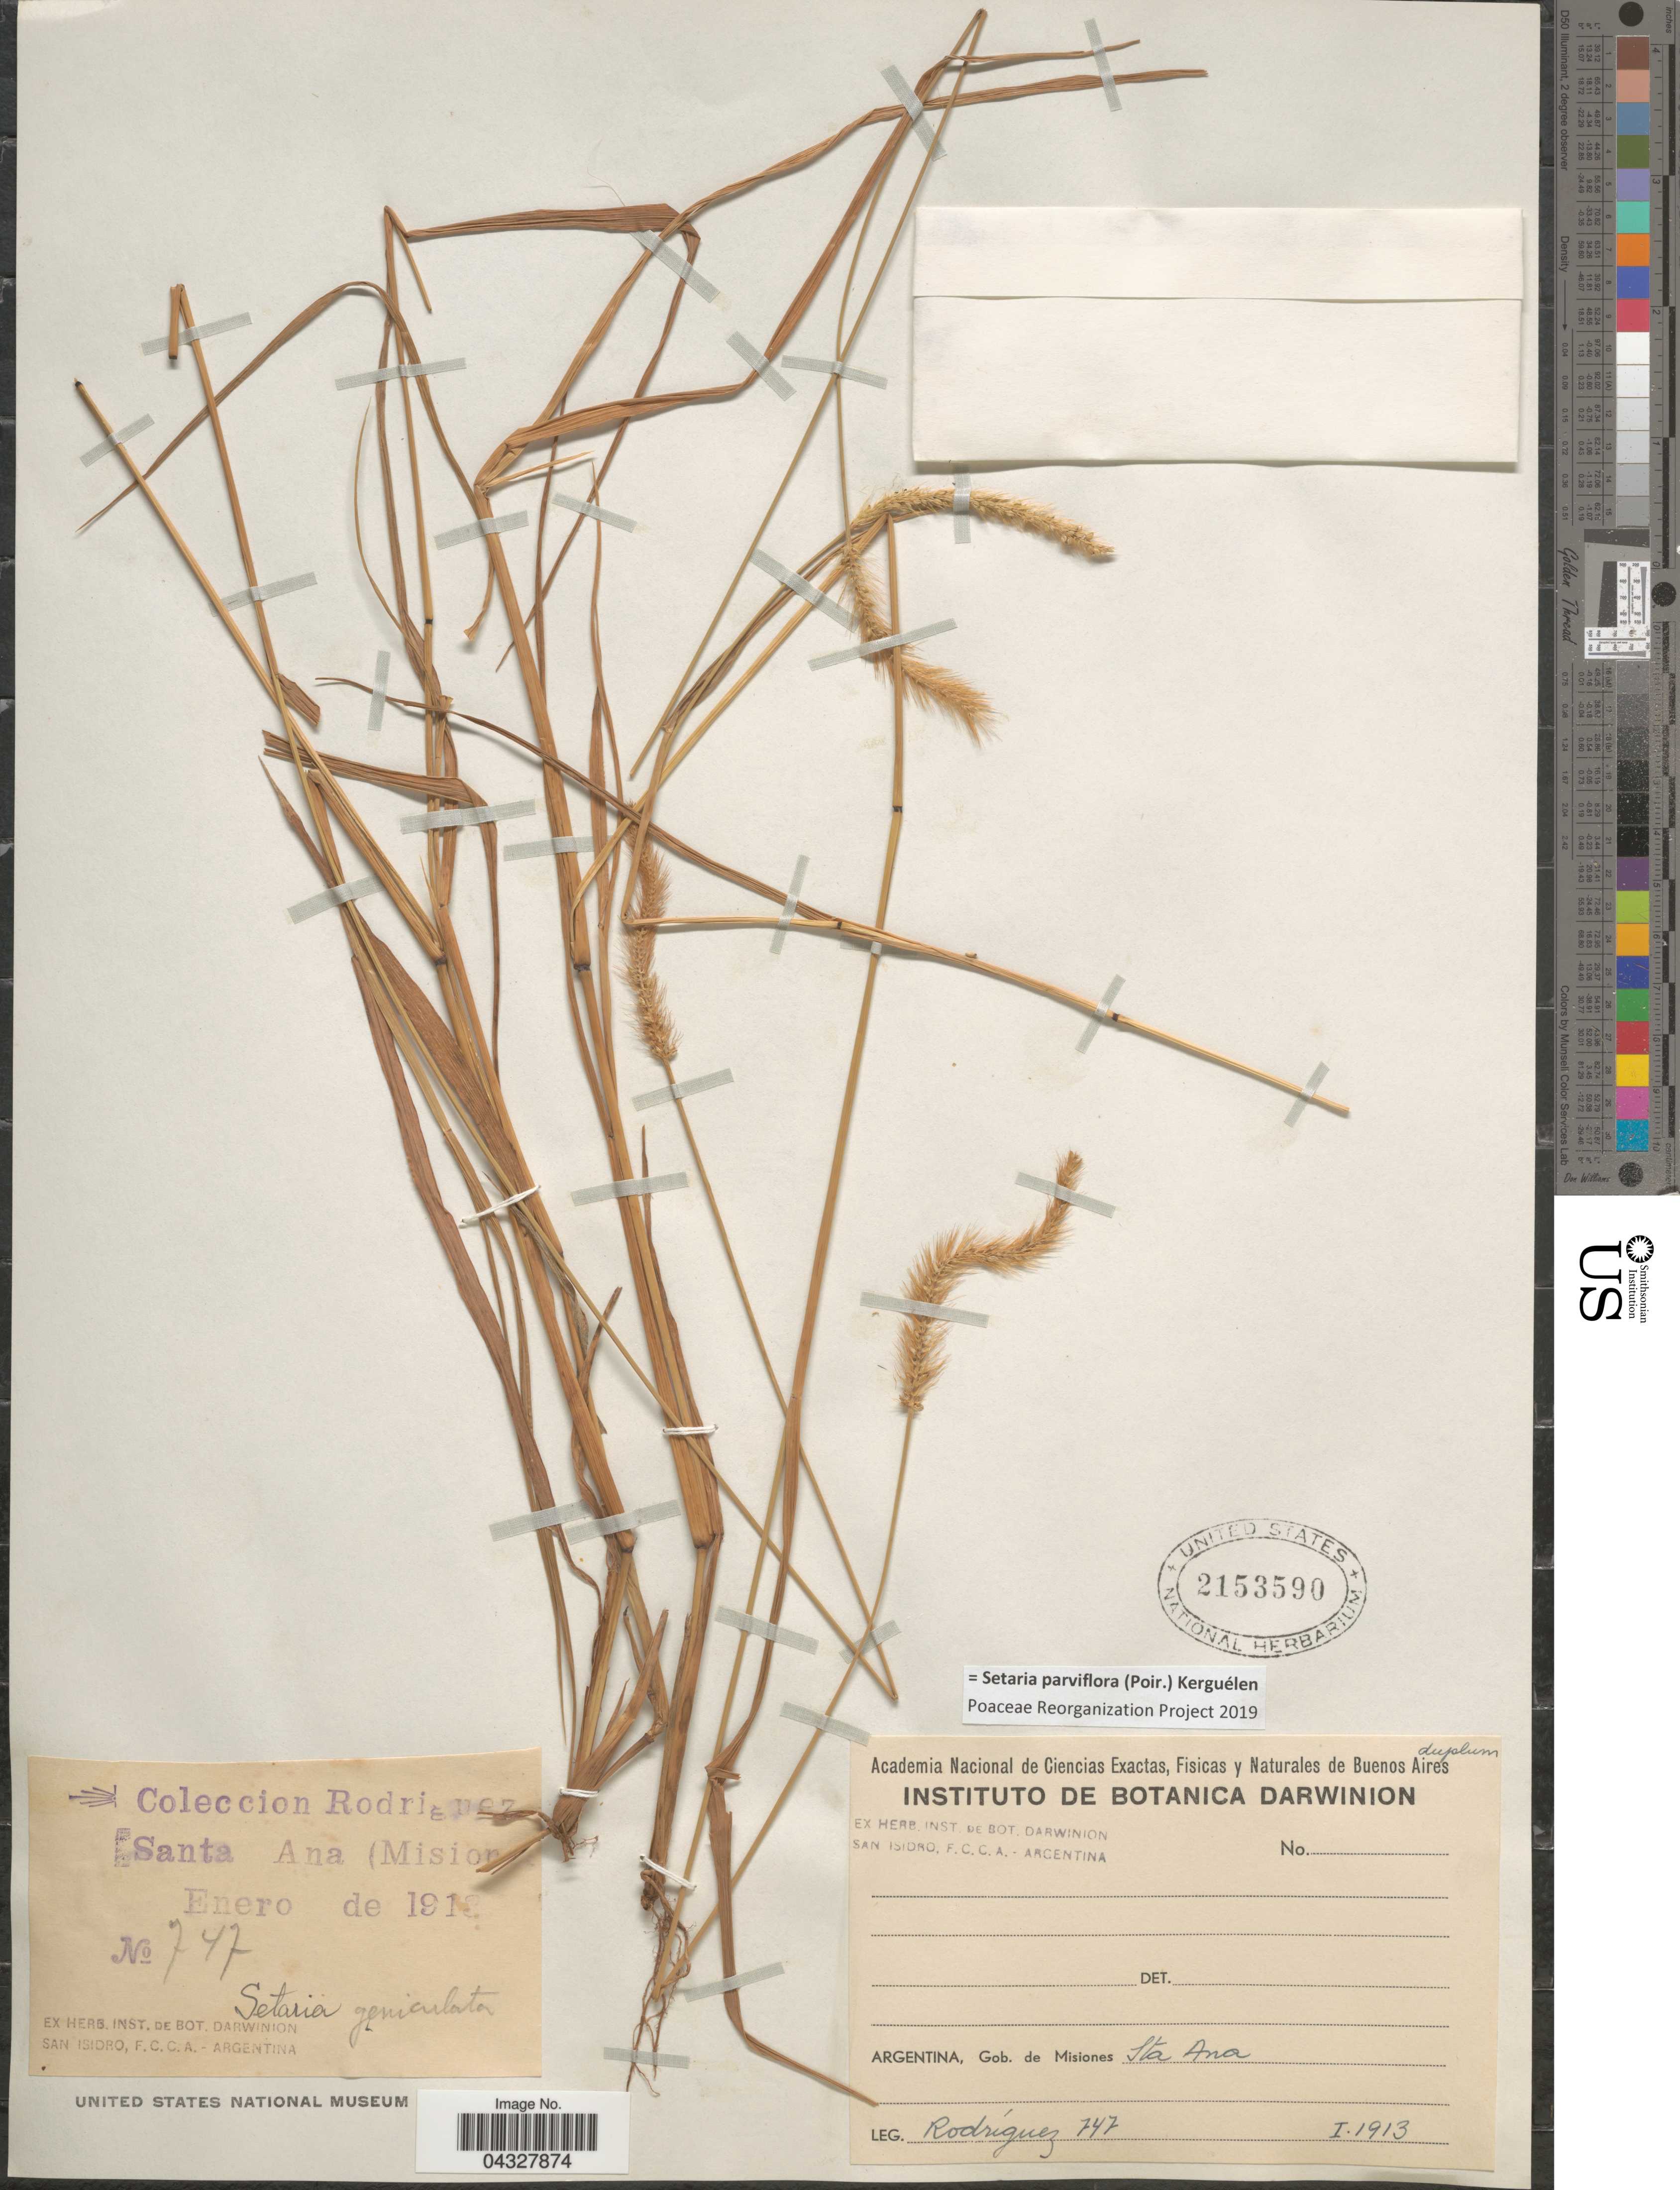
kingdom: Plantae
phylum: Tracheophyta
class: Liliopsida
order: Poales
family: Poaceae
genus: Setaria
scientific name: Setaria parviflora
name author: (Poir.) Kerguélen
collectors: Rodriguez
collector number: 747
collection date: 1913-01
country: Argentina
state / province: Misiones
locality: Gob. de Misiones. Santa Ana.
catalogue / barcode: US 2153590